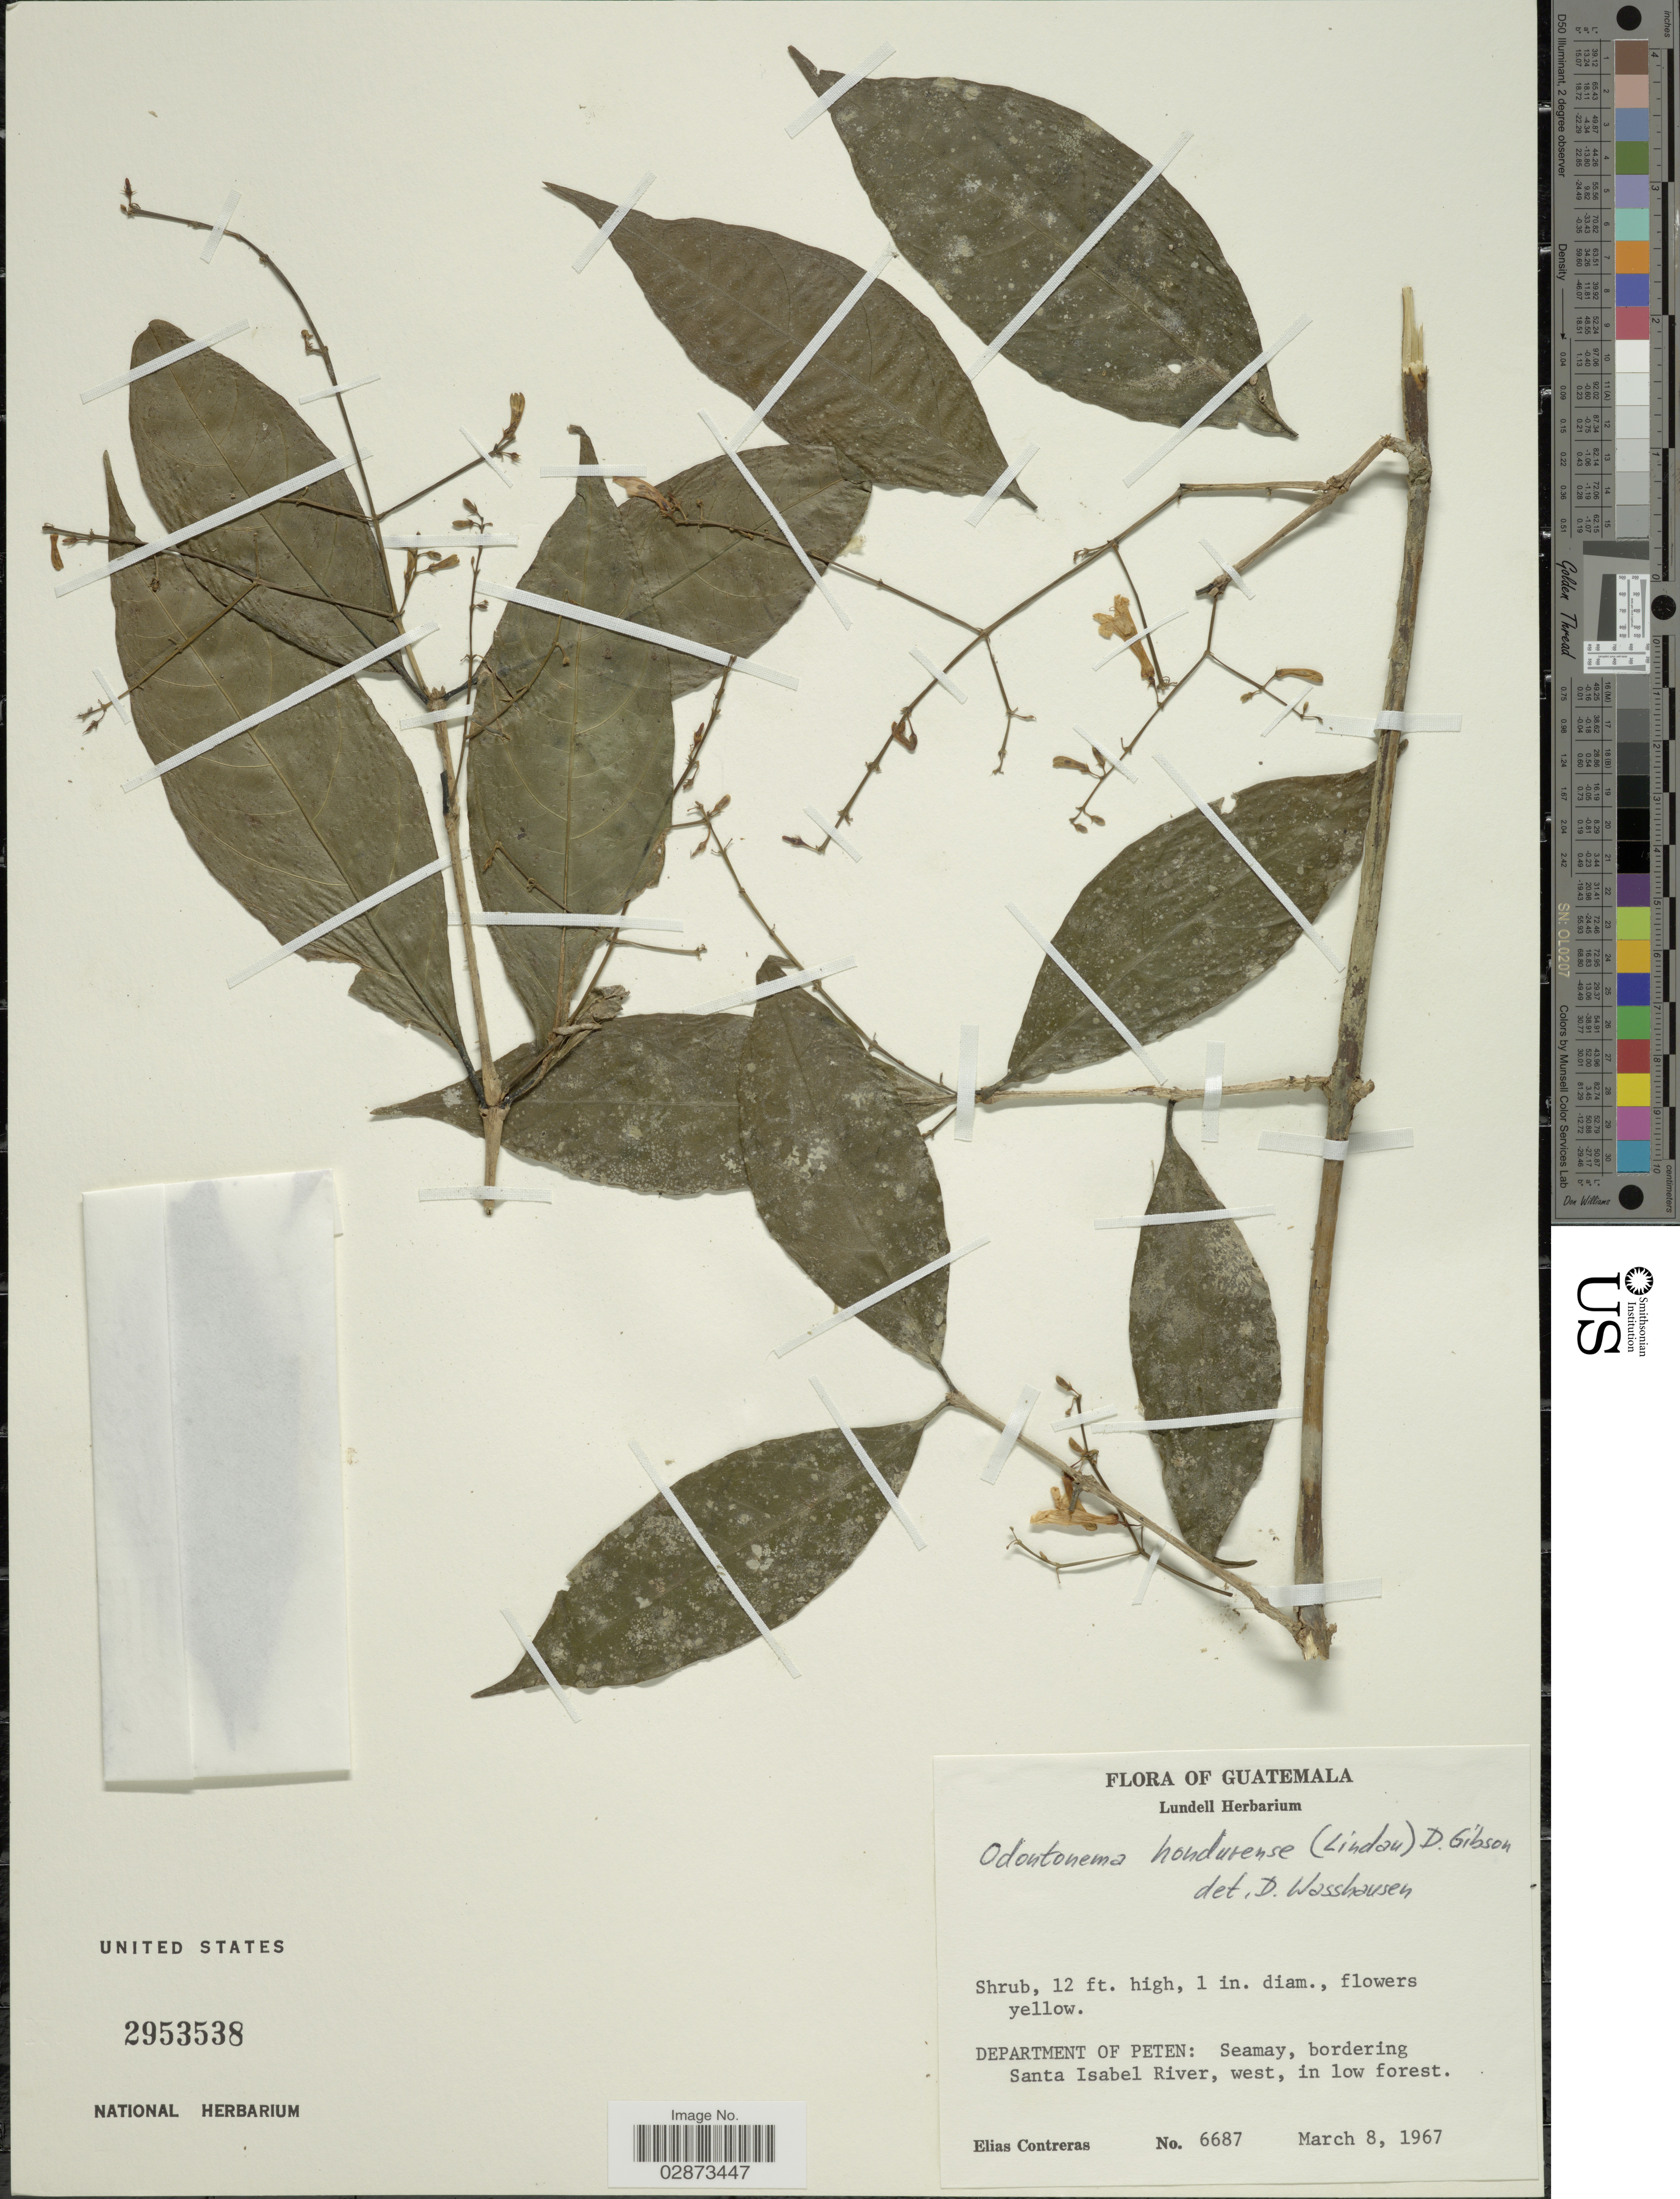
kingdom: Plantae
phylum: Tracheophyta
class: Magnoliopsida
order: Lamiales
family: Acanthaceae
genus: Odontonema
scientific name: Odontonema hondurensis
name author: (Lindau) D.N. Gibson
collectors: E. Contreras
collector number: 6687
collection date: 1967-03-08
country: Guatemala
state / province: El Petén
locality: Department of Peten: Seamay, bordering Santa Isabel River, west, in low forest.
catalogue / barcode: US 2953538